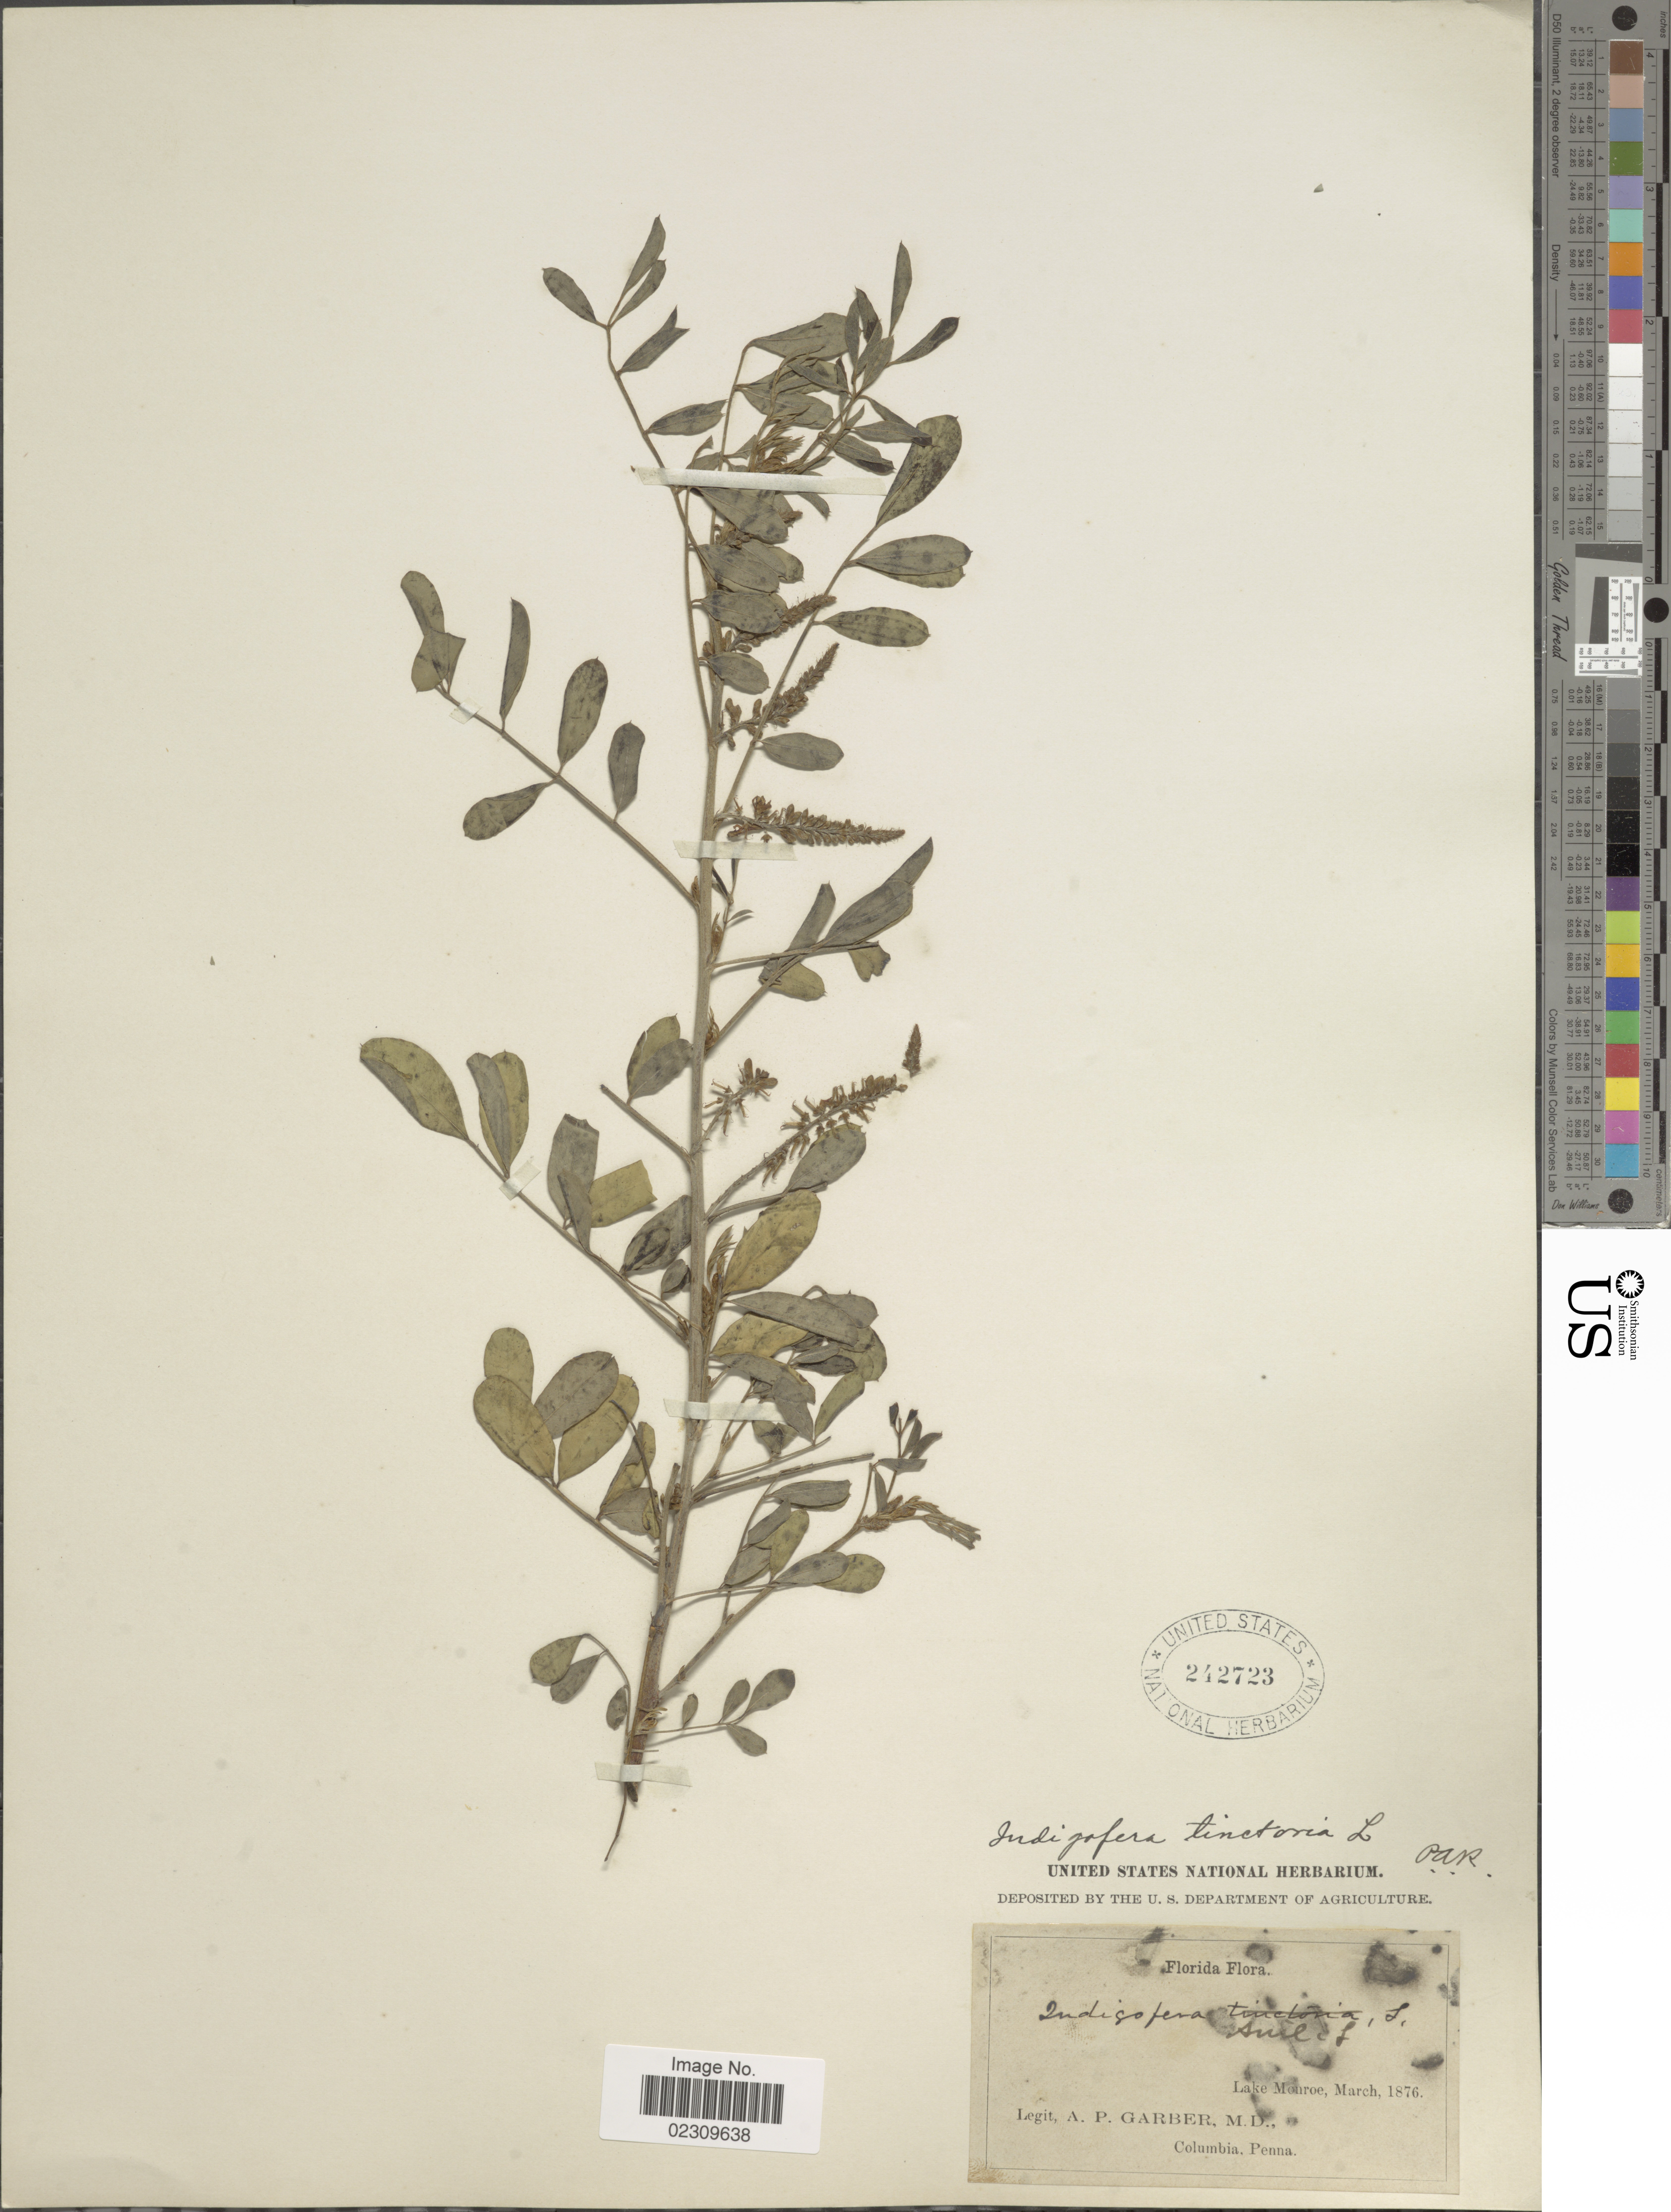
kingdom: Plantae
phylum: Tracheophyta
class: Magnoliopsida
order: Fabales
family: Fabaceae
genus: Indigofera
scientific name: Indigofera tinctoria sensu Naves non L.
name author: Naves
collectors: A. P. Garber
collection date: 1876-03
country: United States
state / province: Florida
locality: Lake Monroe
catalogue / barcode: US 242723